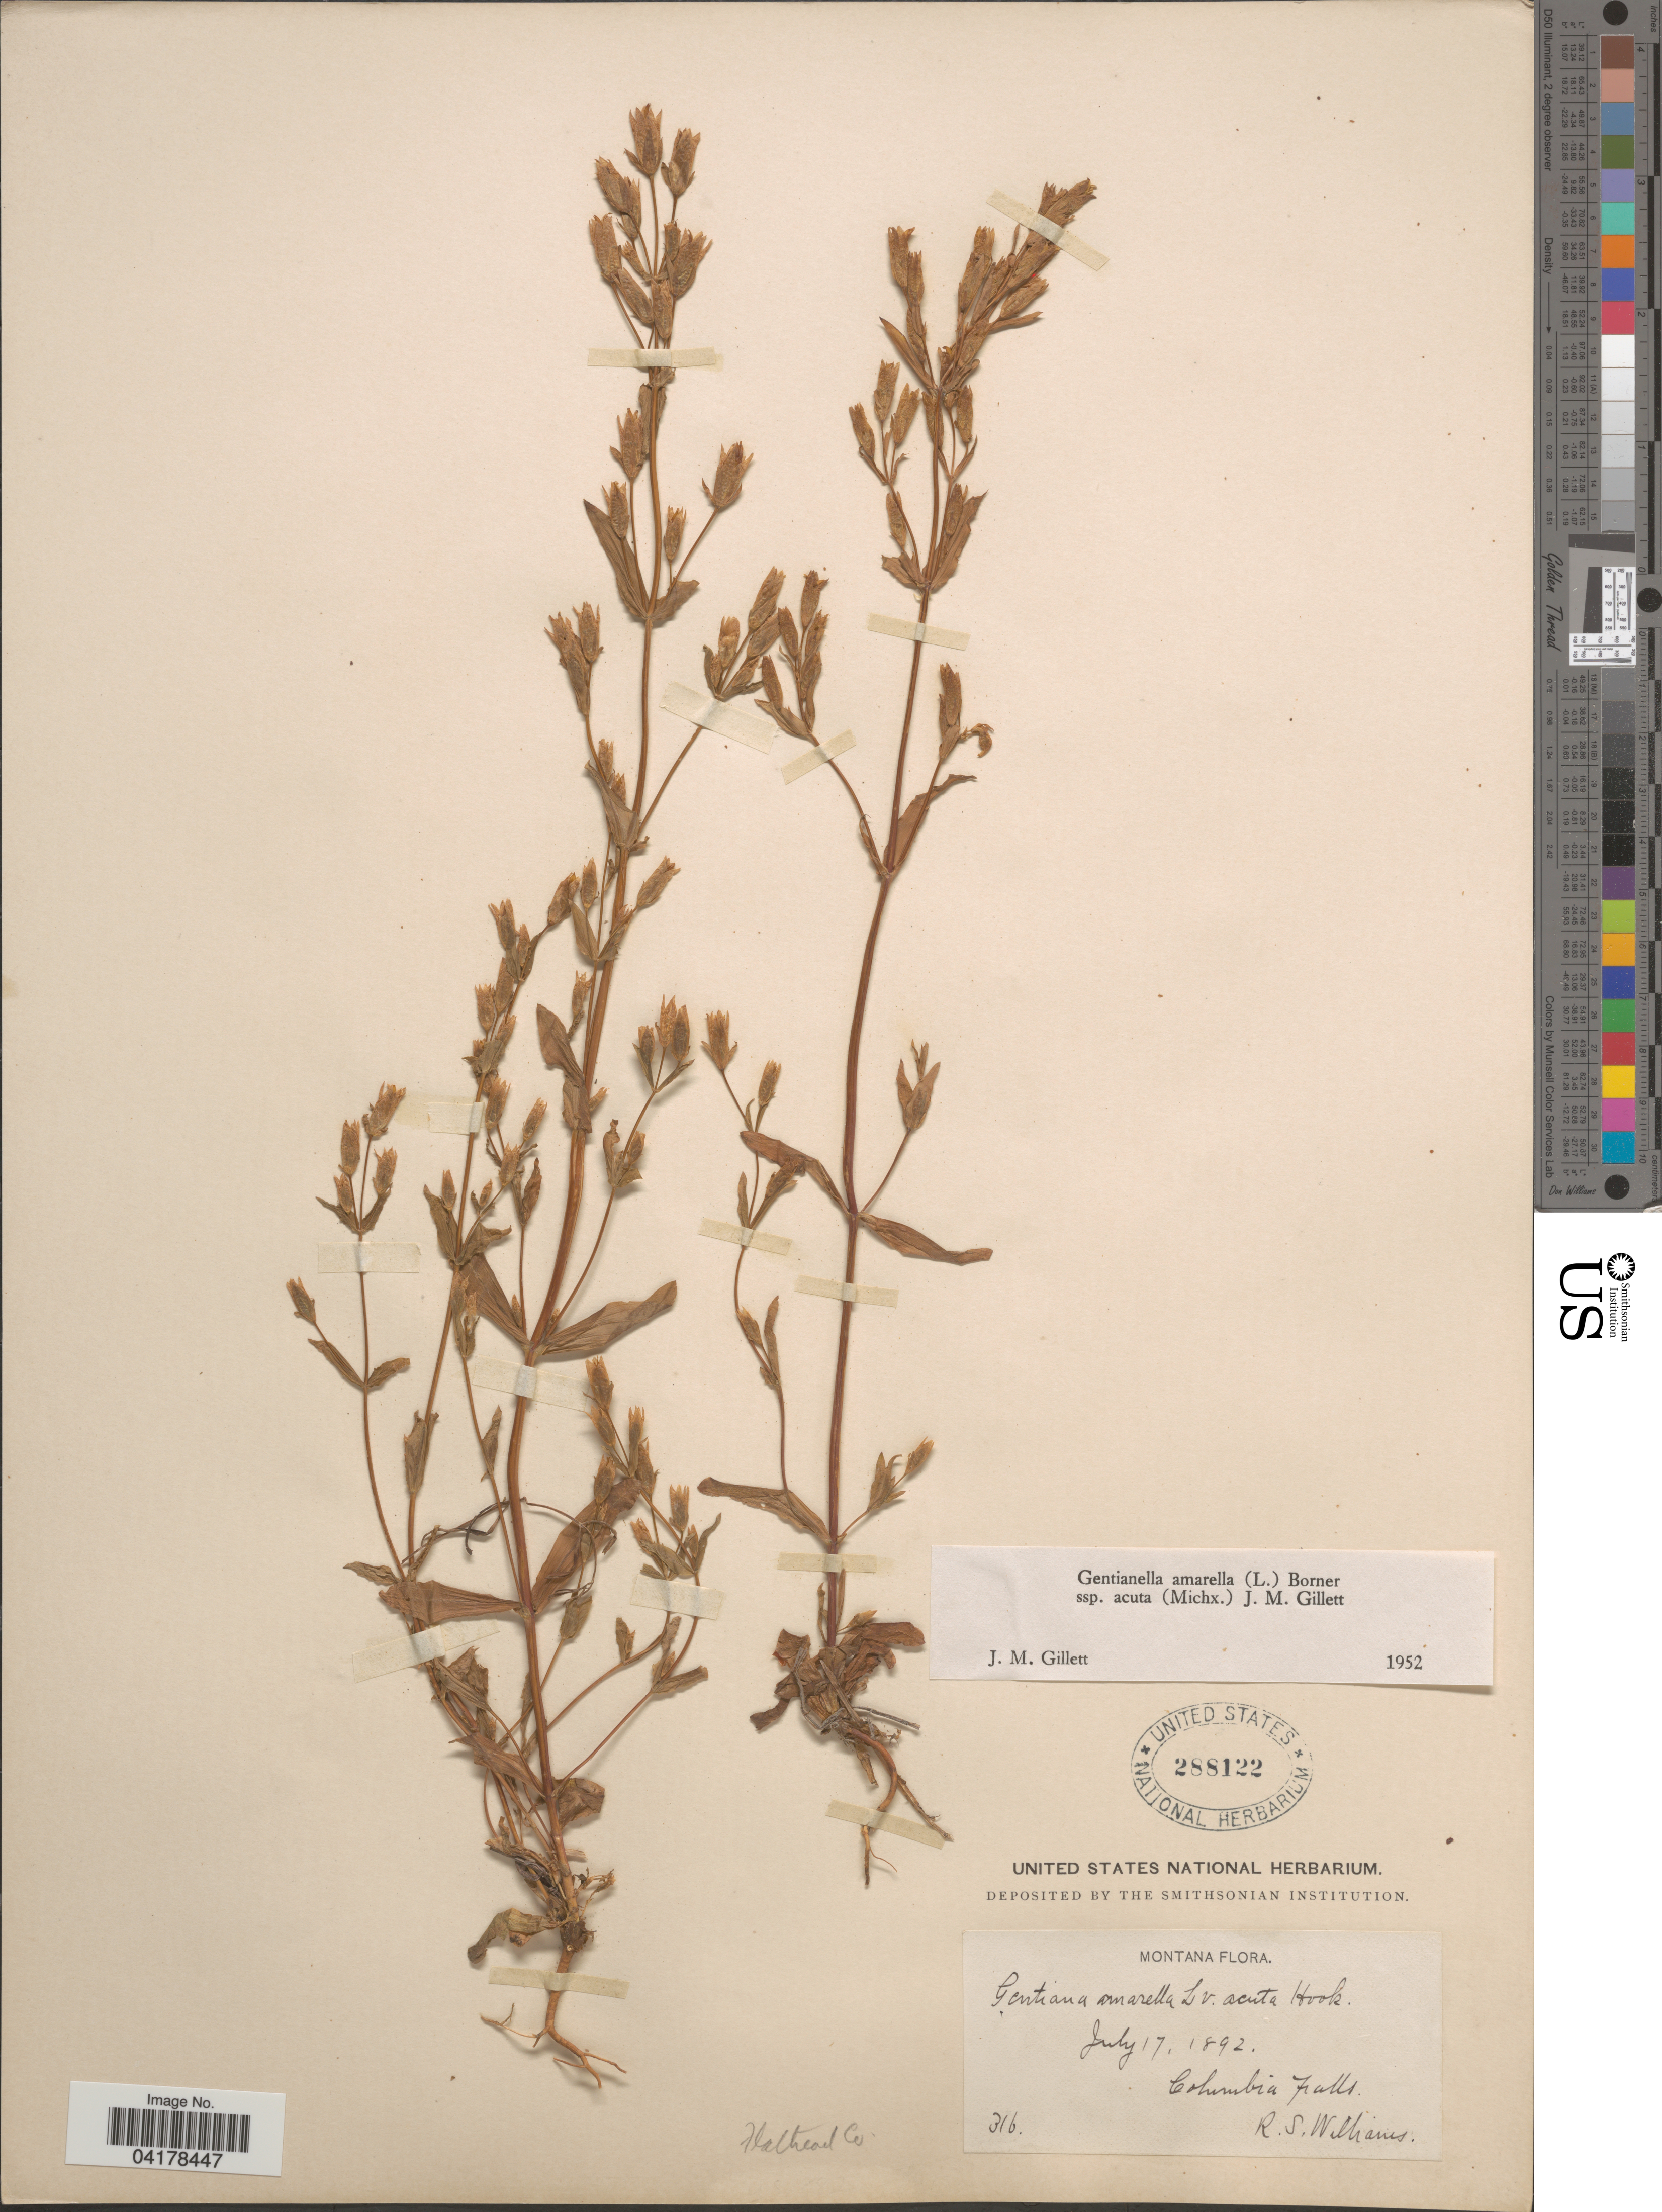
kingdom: Plantae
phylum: Tracheophyta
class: Magnoliopsida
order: Gentianales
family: Gentianaceae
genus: Gentianella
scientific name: Gentianella amarella subsp. acuta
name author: (Michx.) J.M. Gillett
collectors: R. S. Williams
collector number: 316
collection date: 1892-07-17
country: United States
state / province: Montana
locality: Flathead Co. Columbia Falls.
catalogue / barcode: US 288122